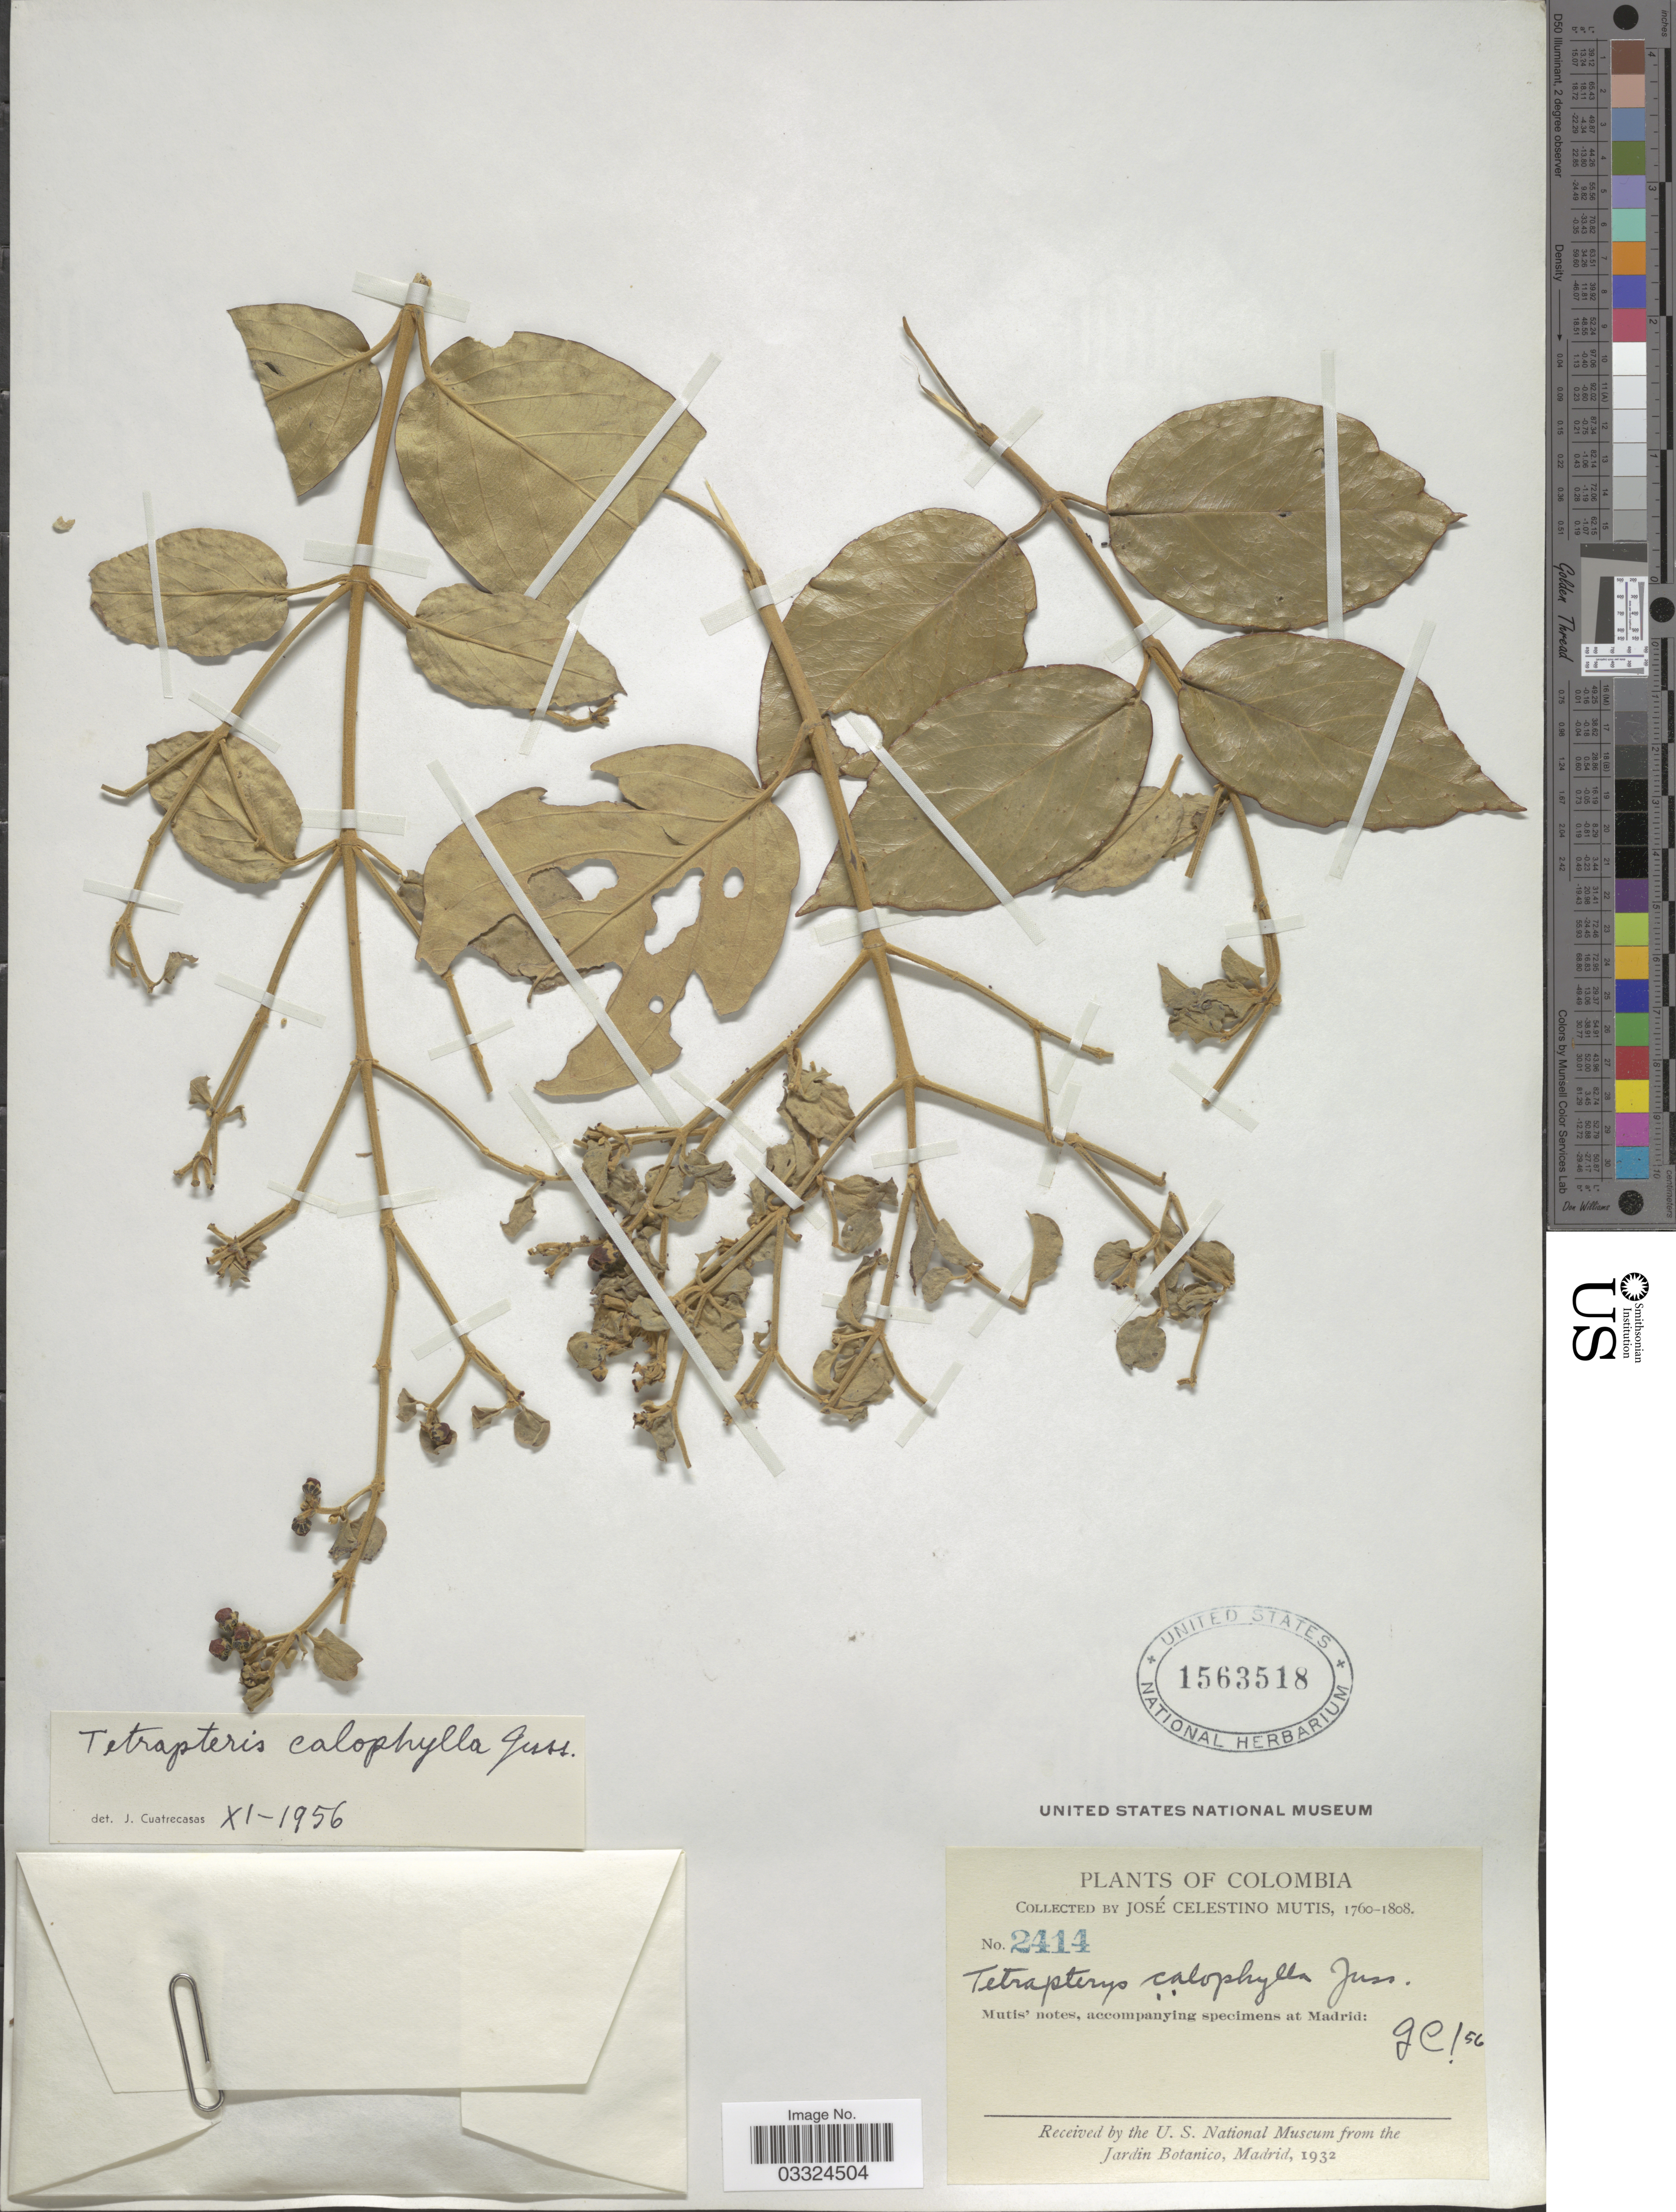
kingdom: Plantae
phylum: Tracheophyta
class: Magnoliopsida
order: Malpighiales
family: Malpighiaceae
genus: Tetrapterys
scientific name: Tetrapterys calophylla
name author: A. Juss.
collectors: J. C. B. Mutis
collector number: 2414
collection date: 1760/1808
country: Colombia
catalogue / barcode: US 1563518